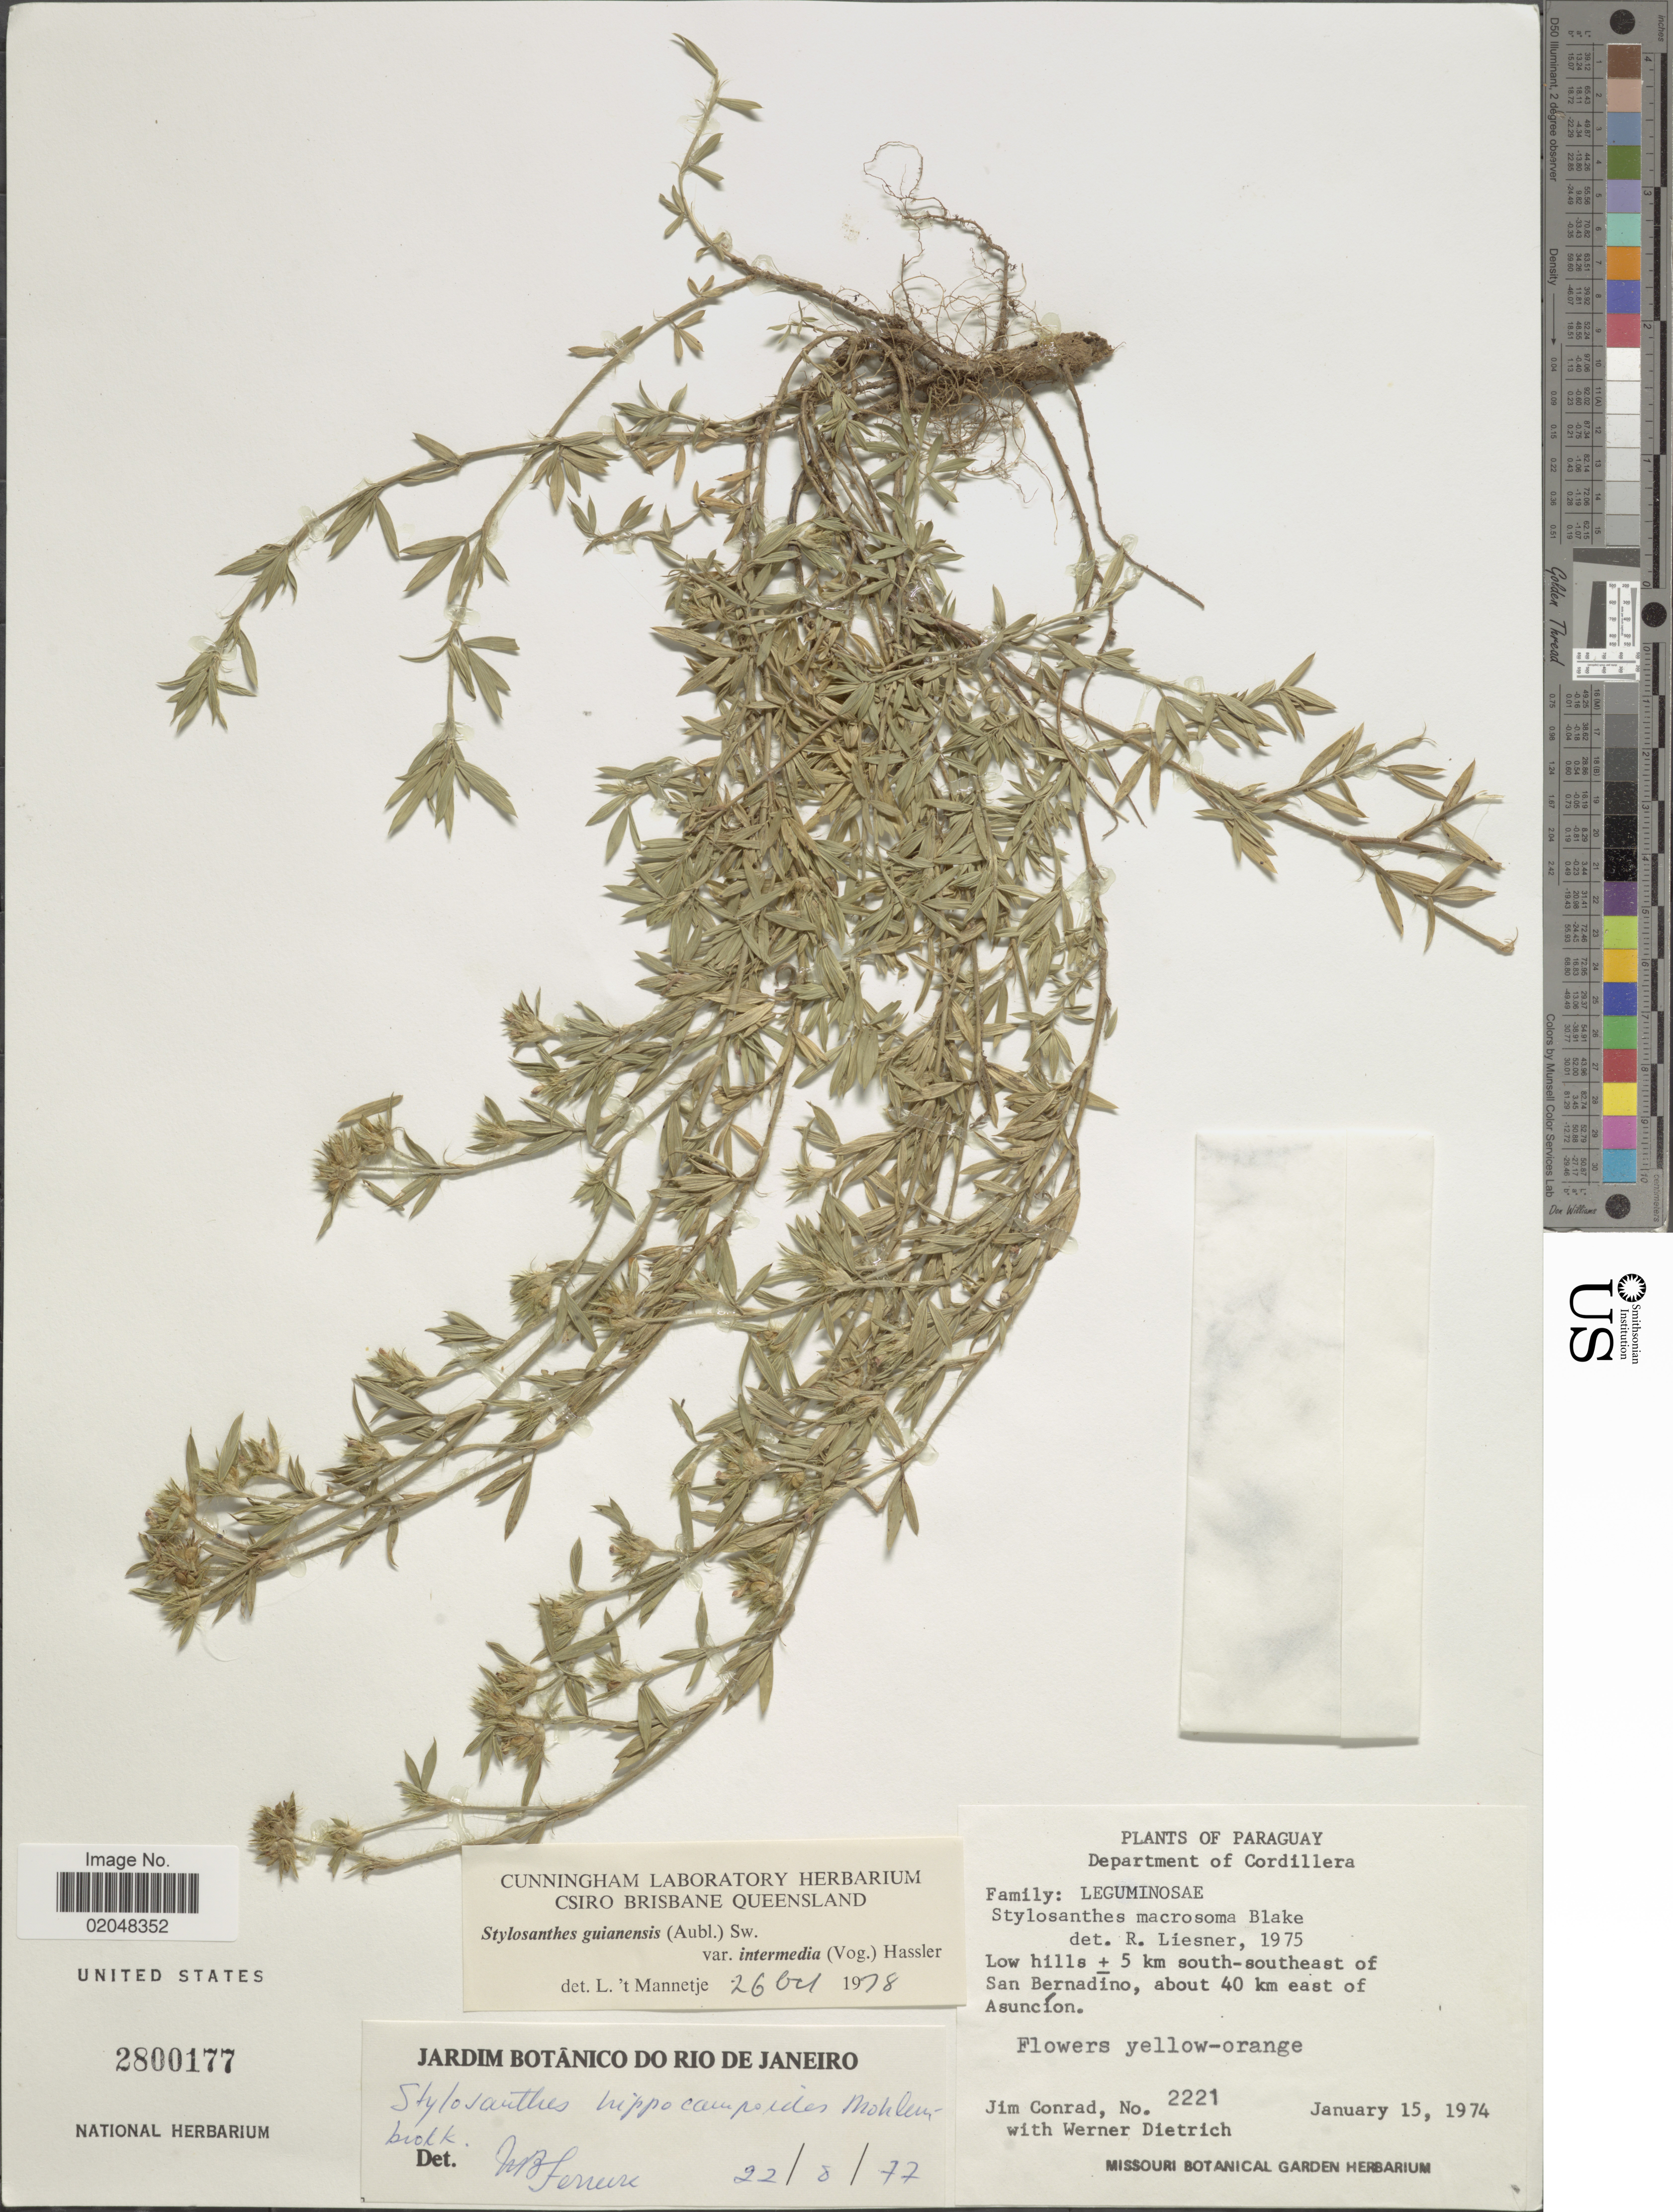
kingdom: Plantae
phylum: Tracheophyta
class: Magnoliopsida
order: Fabales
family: Fabaceae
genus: Stylosanthes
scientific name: Stylosanthes guianensis var. intermedia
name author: (Vogel) Hassl.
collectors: J. Conrad & W. Dietrich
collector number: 2221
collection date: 1974-01-15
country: Paraguay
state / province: Cordillera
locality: Low hills, +/- 5 km south-southeast of San Bernadino, about 40 km east of Asuncion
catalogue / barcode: US 2800177